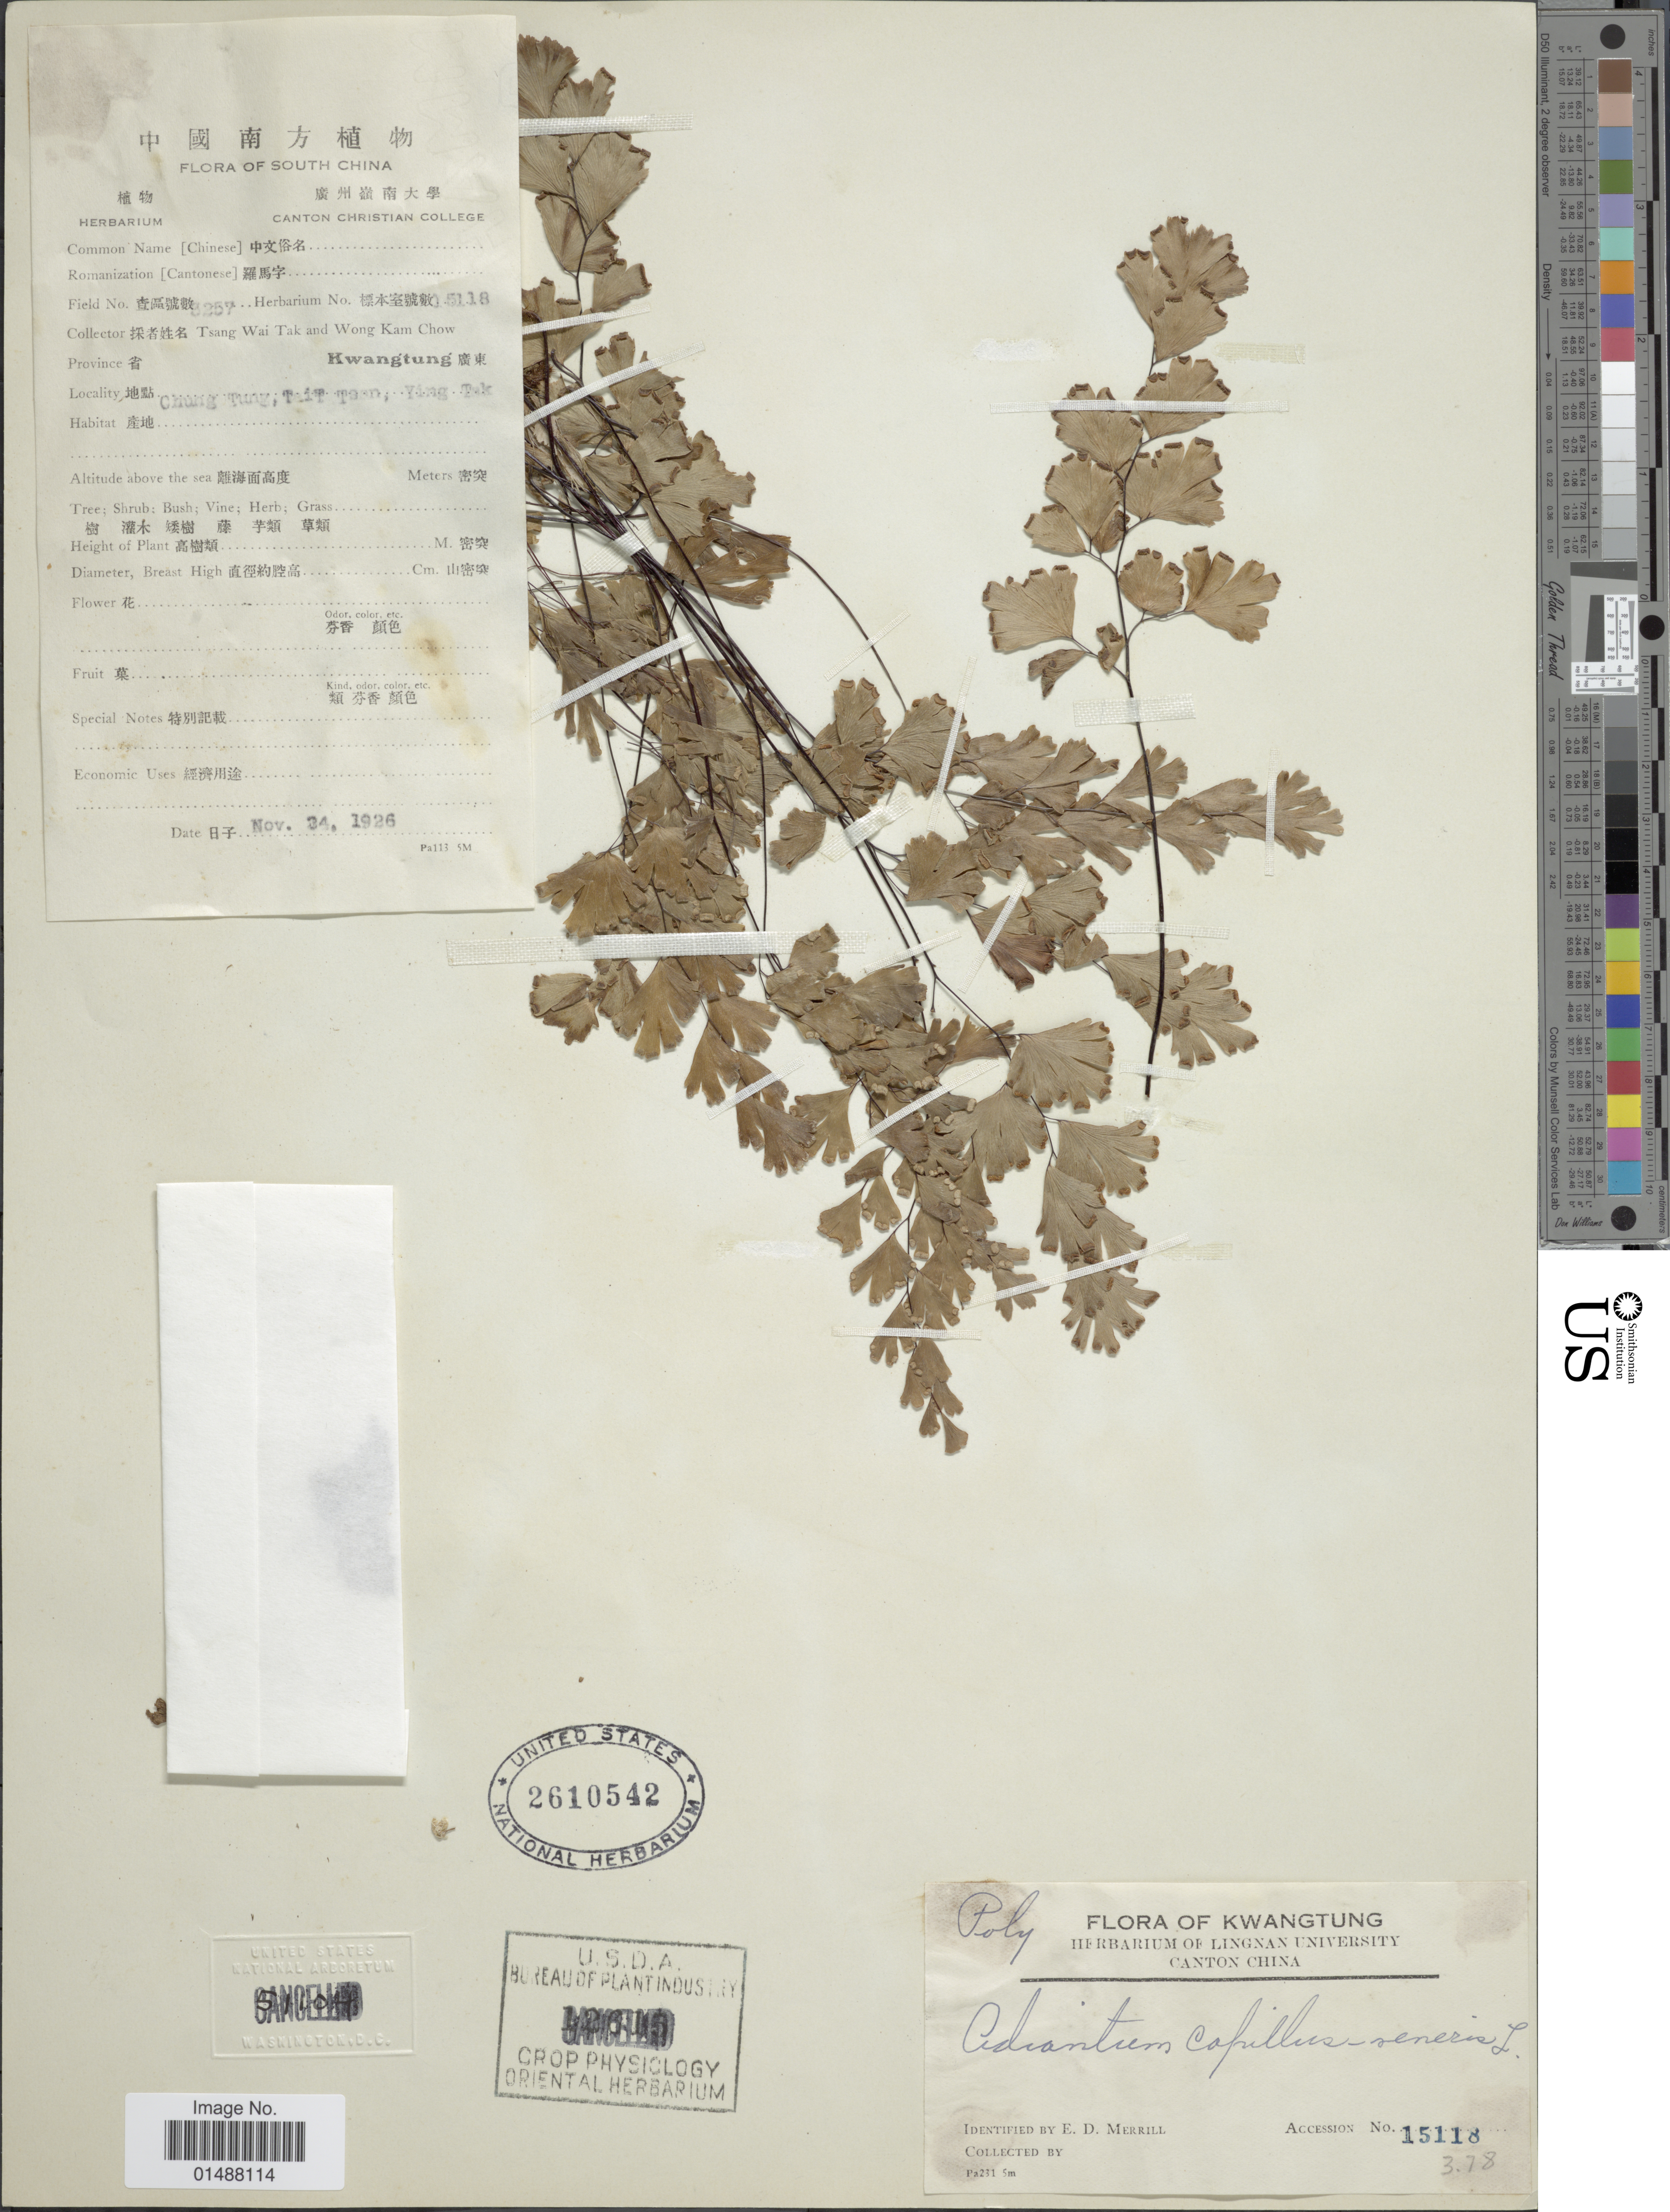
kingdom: Plantae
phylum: Tracheophyta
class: Polypodiopsida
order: Polypodiales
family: Pteridaceae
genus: Adiantum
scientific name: Adiantum capillus-veneris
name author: L.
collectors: E. D. Merrill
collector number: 15118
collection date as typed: Transcribed d/m/y: /3/78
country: China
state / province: Guangdong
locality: Province Kwangtung, Chung Tung, Tait Tsan, Ying Tak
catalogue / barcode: US 2610542